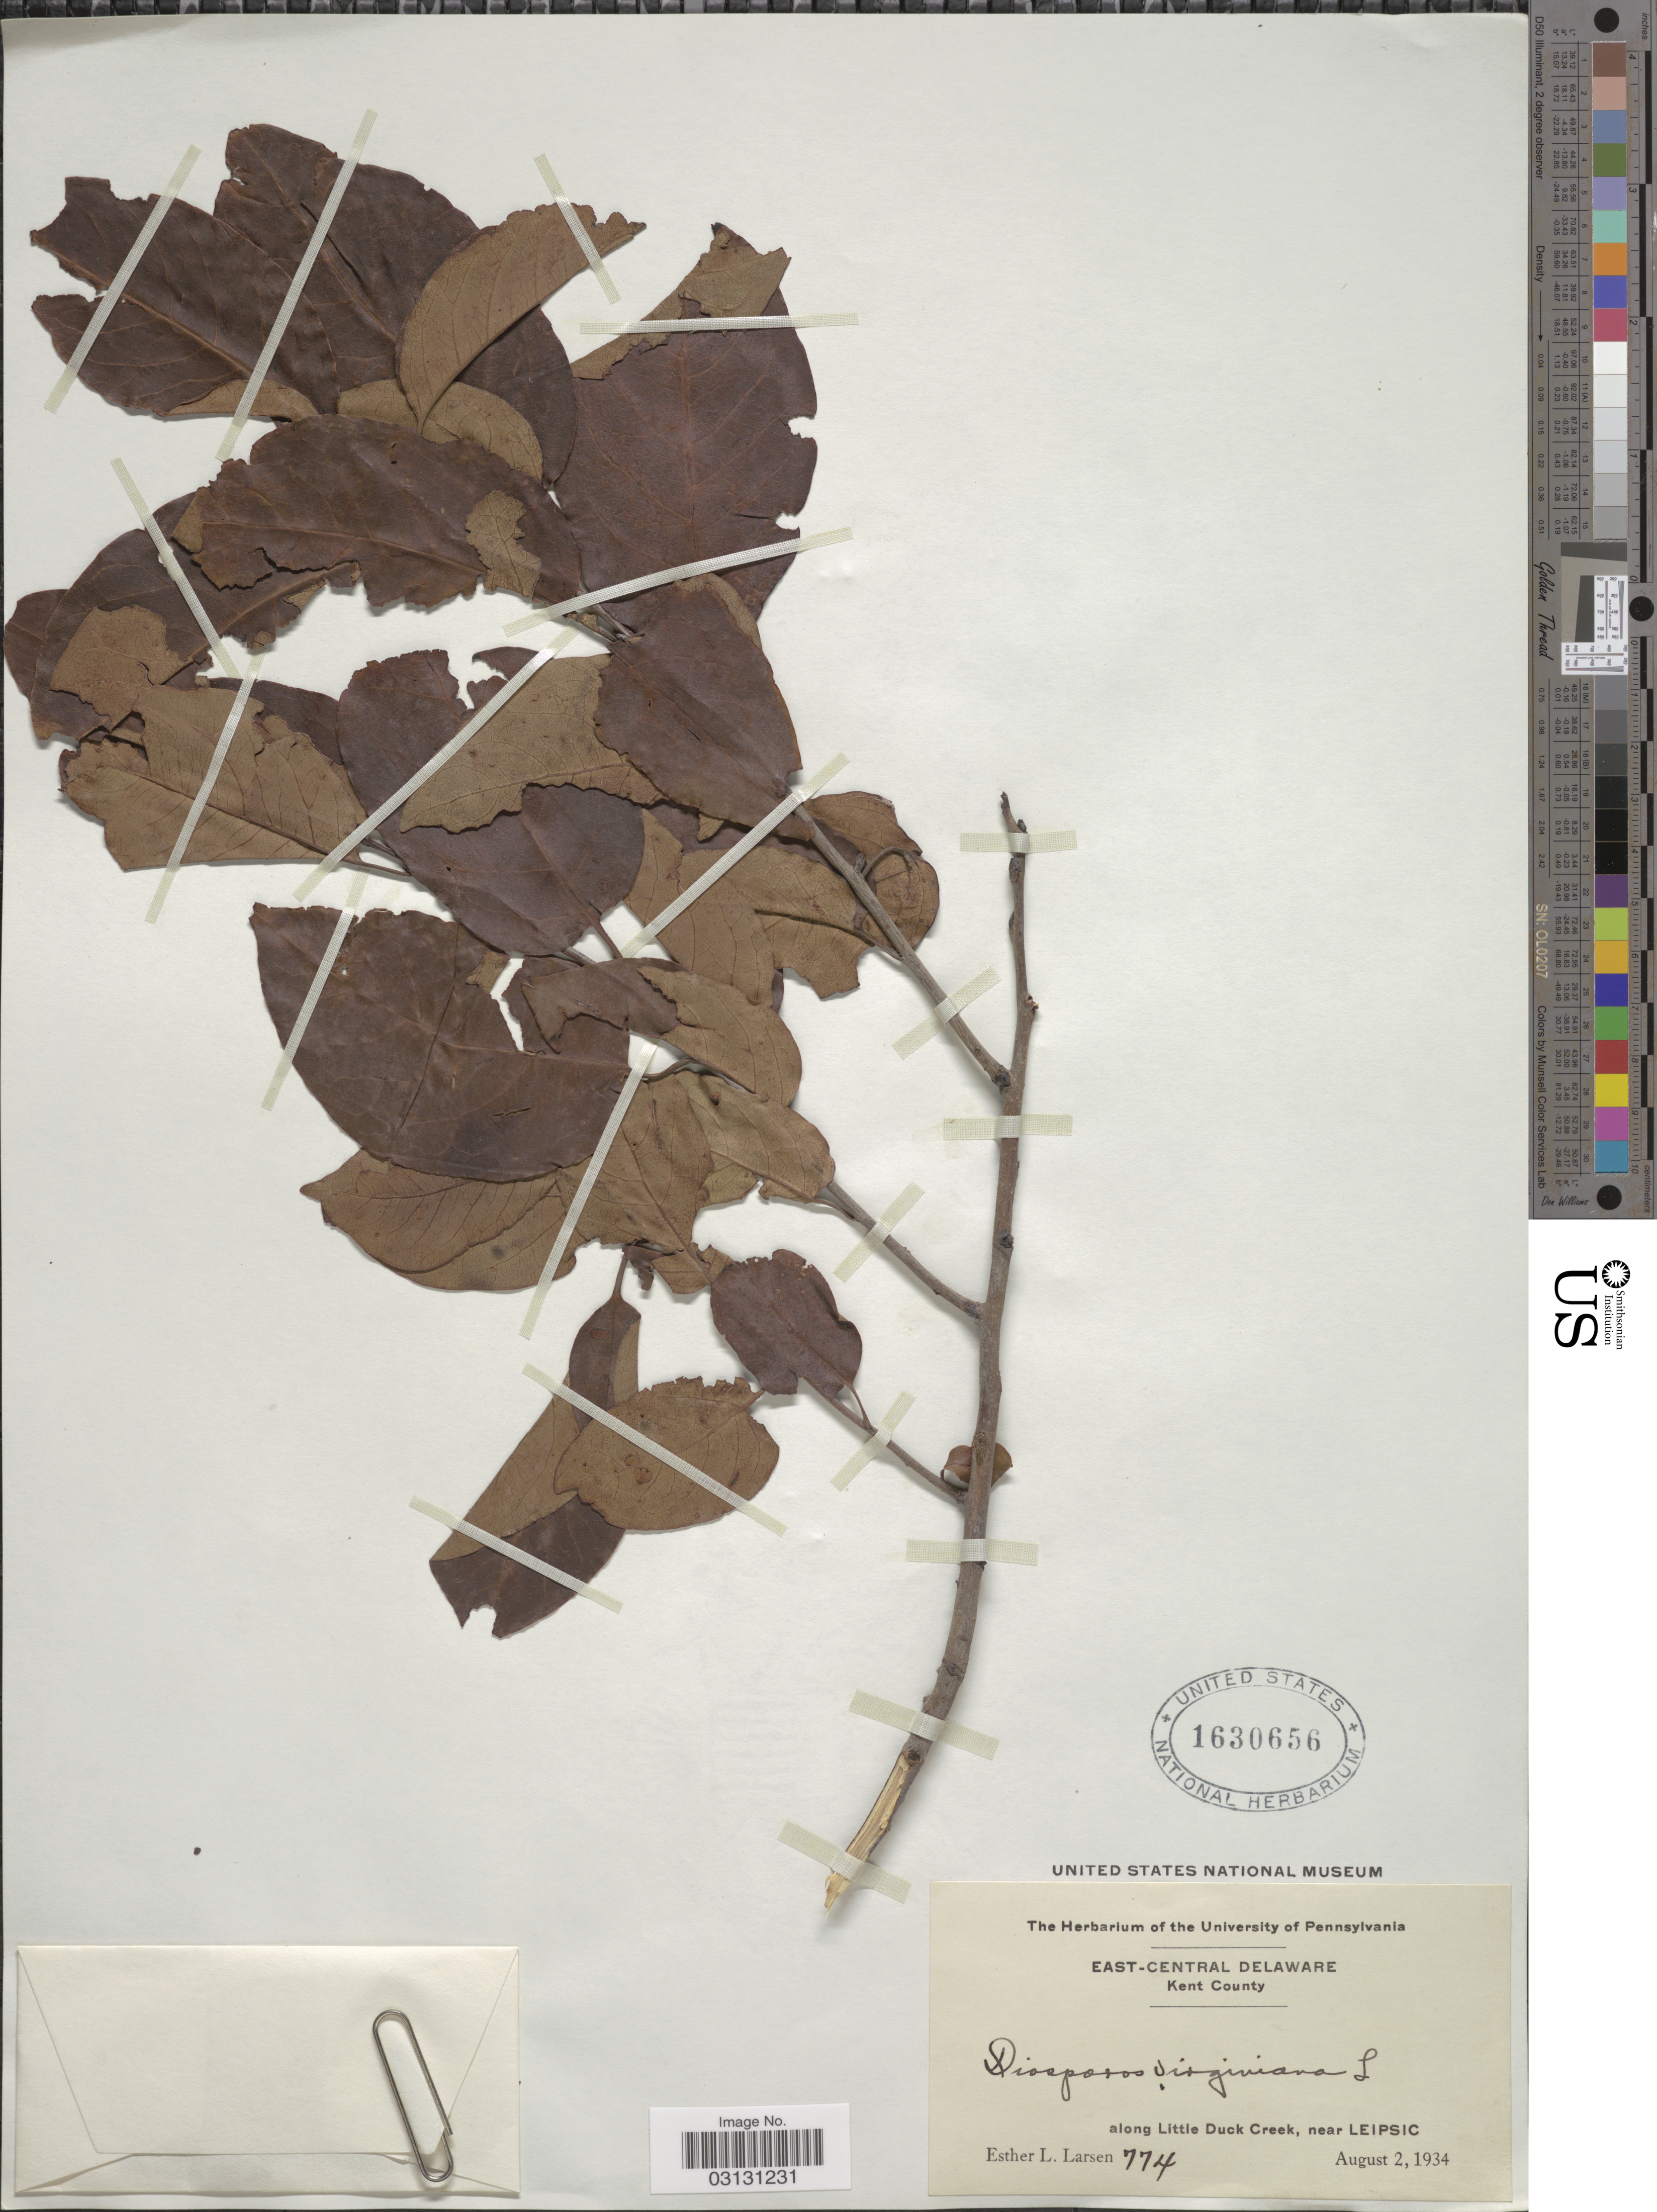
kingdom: Plantae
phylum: Tracheophyta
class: Magnoliopsida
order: Ericales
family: Ebenaceae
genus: Diospyros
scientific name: Diospyros virginiana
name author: L.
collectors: E. L. Larsen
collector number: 774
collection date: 1934-08-02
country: United States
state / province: Delaware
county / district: Kent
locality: East-Central Delaware. Kent County, along Little Duck Creek, near Leipsic.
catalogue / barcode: US 1630656